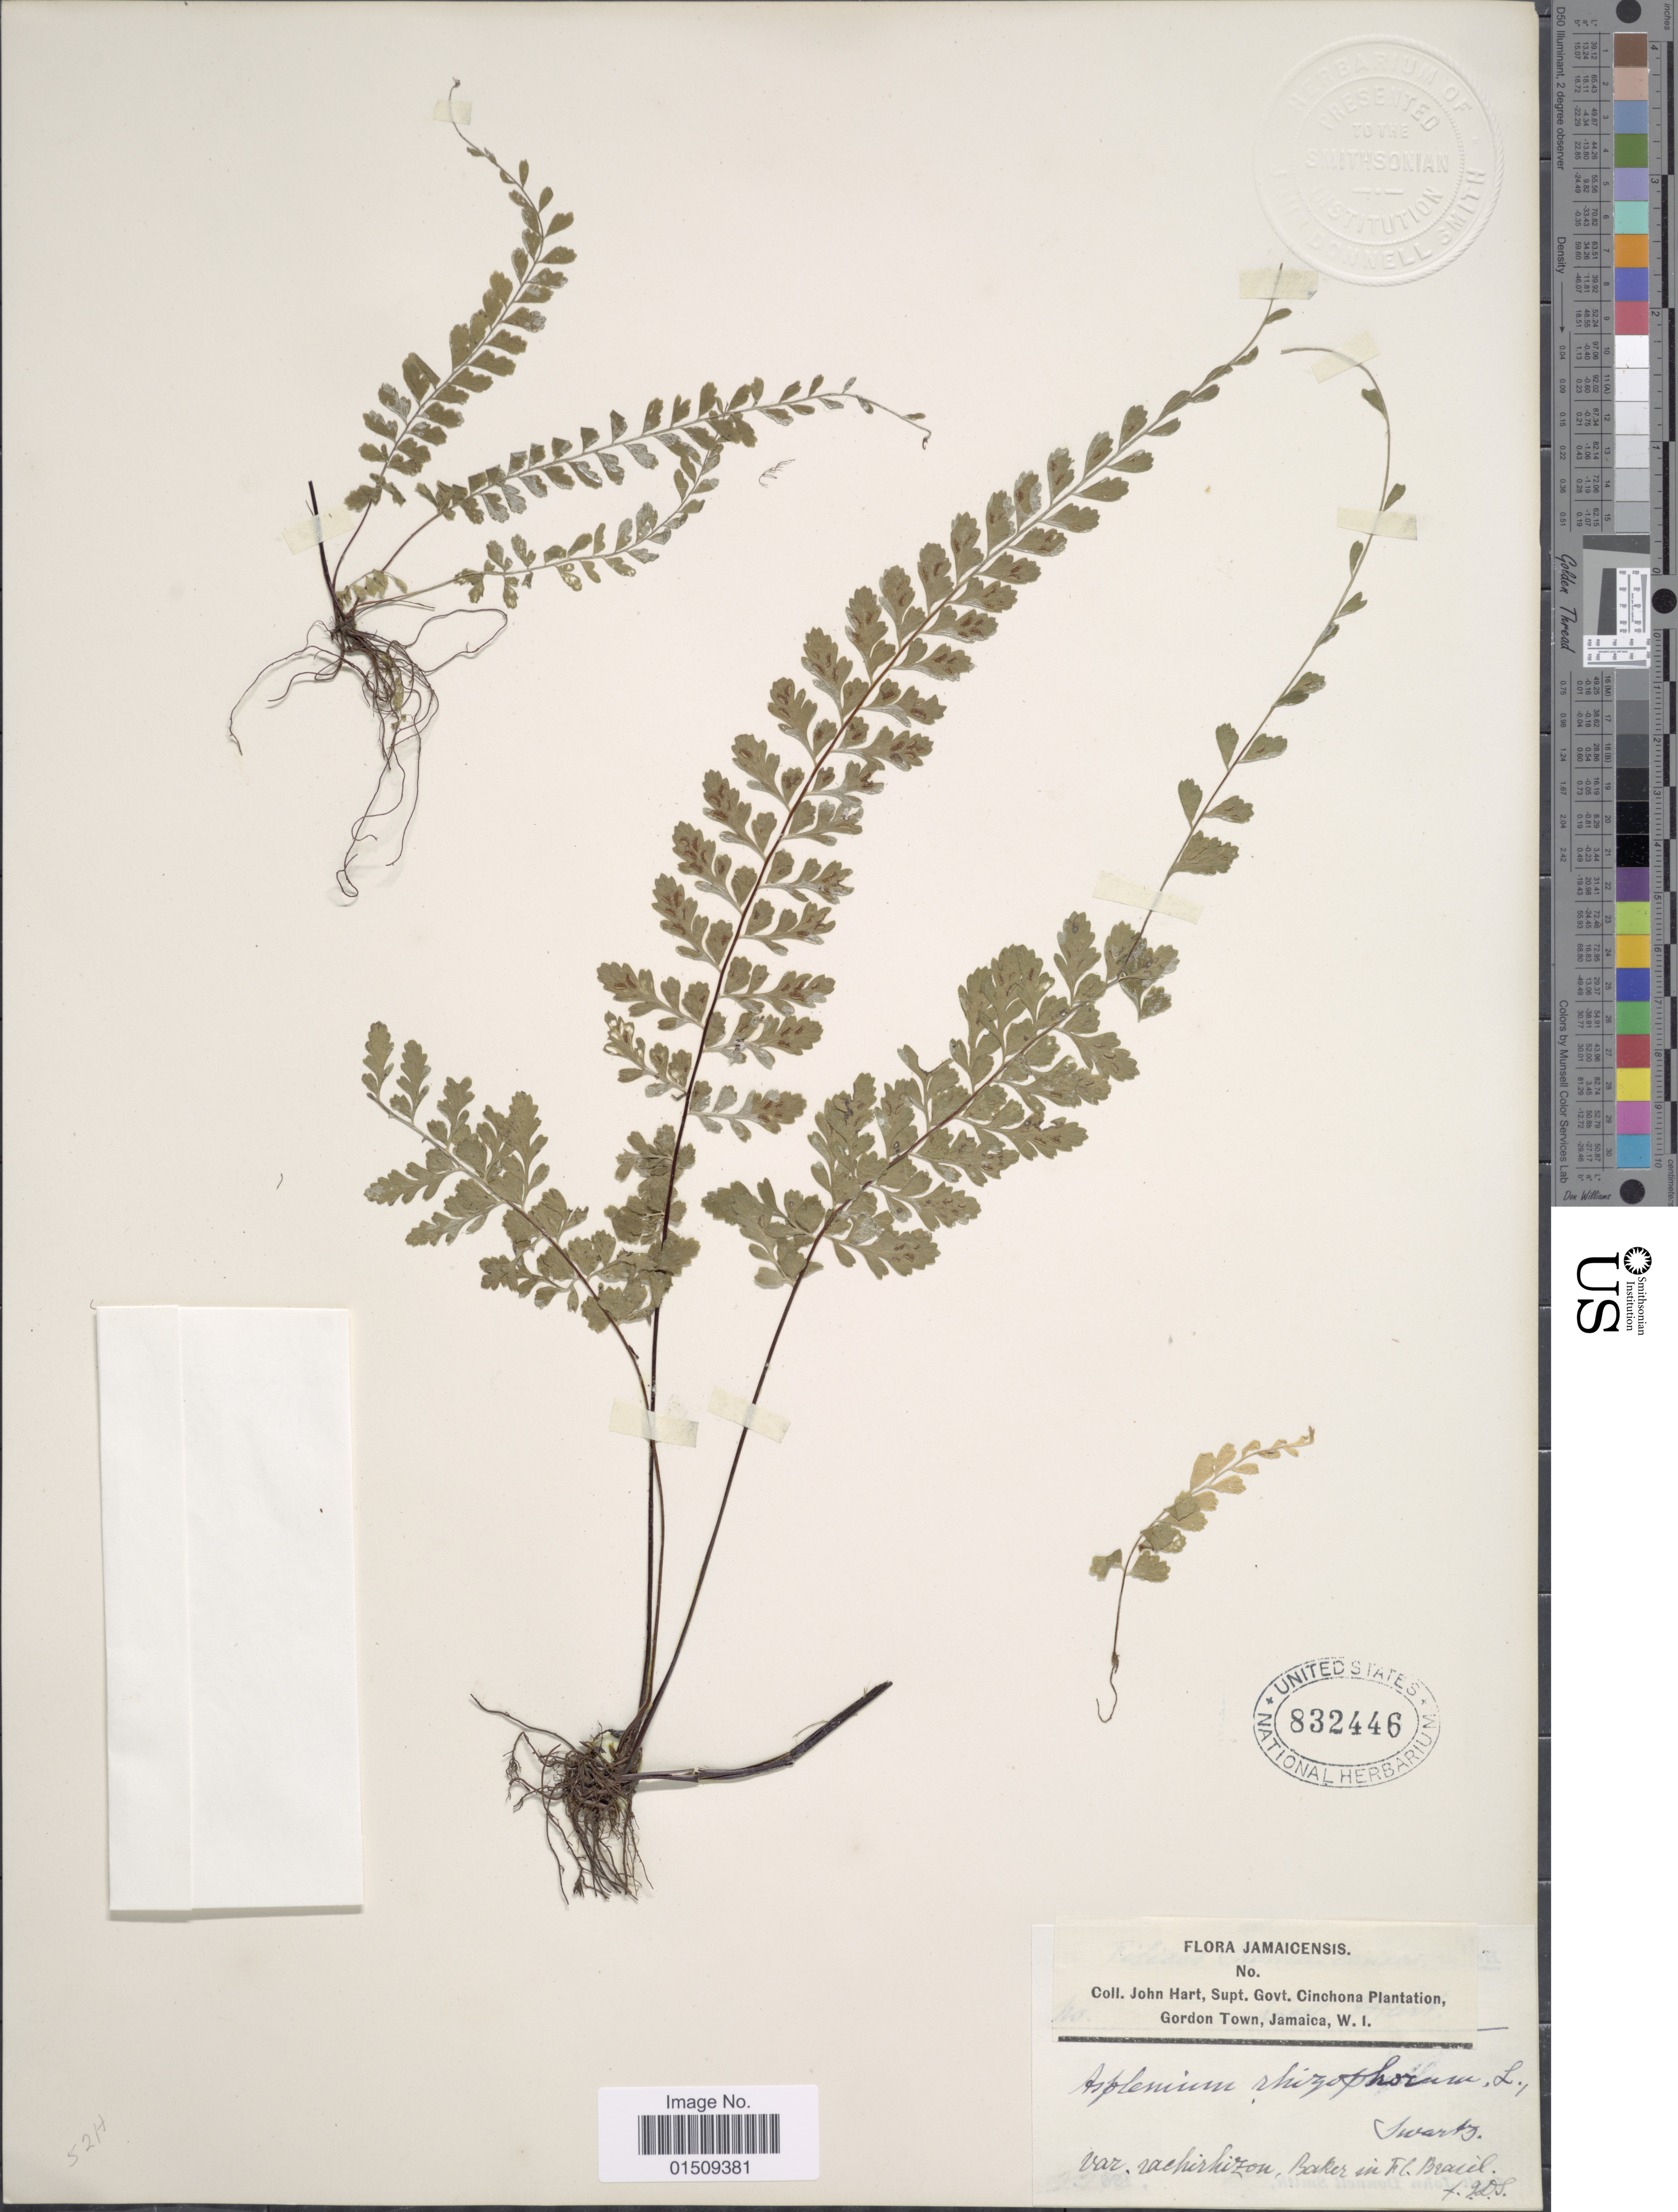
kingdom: Plantae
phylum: Tracheophyta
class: Polypodiopsida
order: Polypodiales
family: Aspleniaceae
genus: Asplenium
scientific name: Asplenium radicans var. partitum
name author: (Klotzsch) Hieron.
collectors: J. H. Hart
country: Jamaica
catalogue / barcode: US 832446